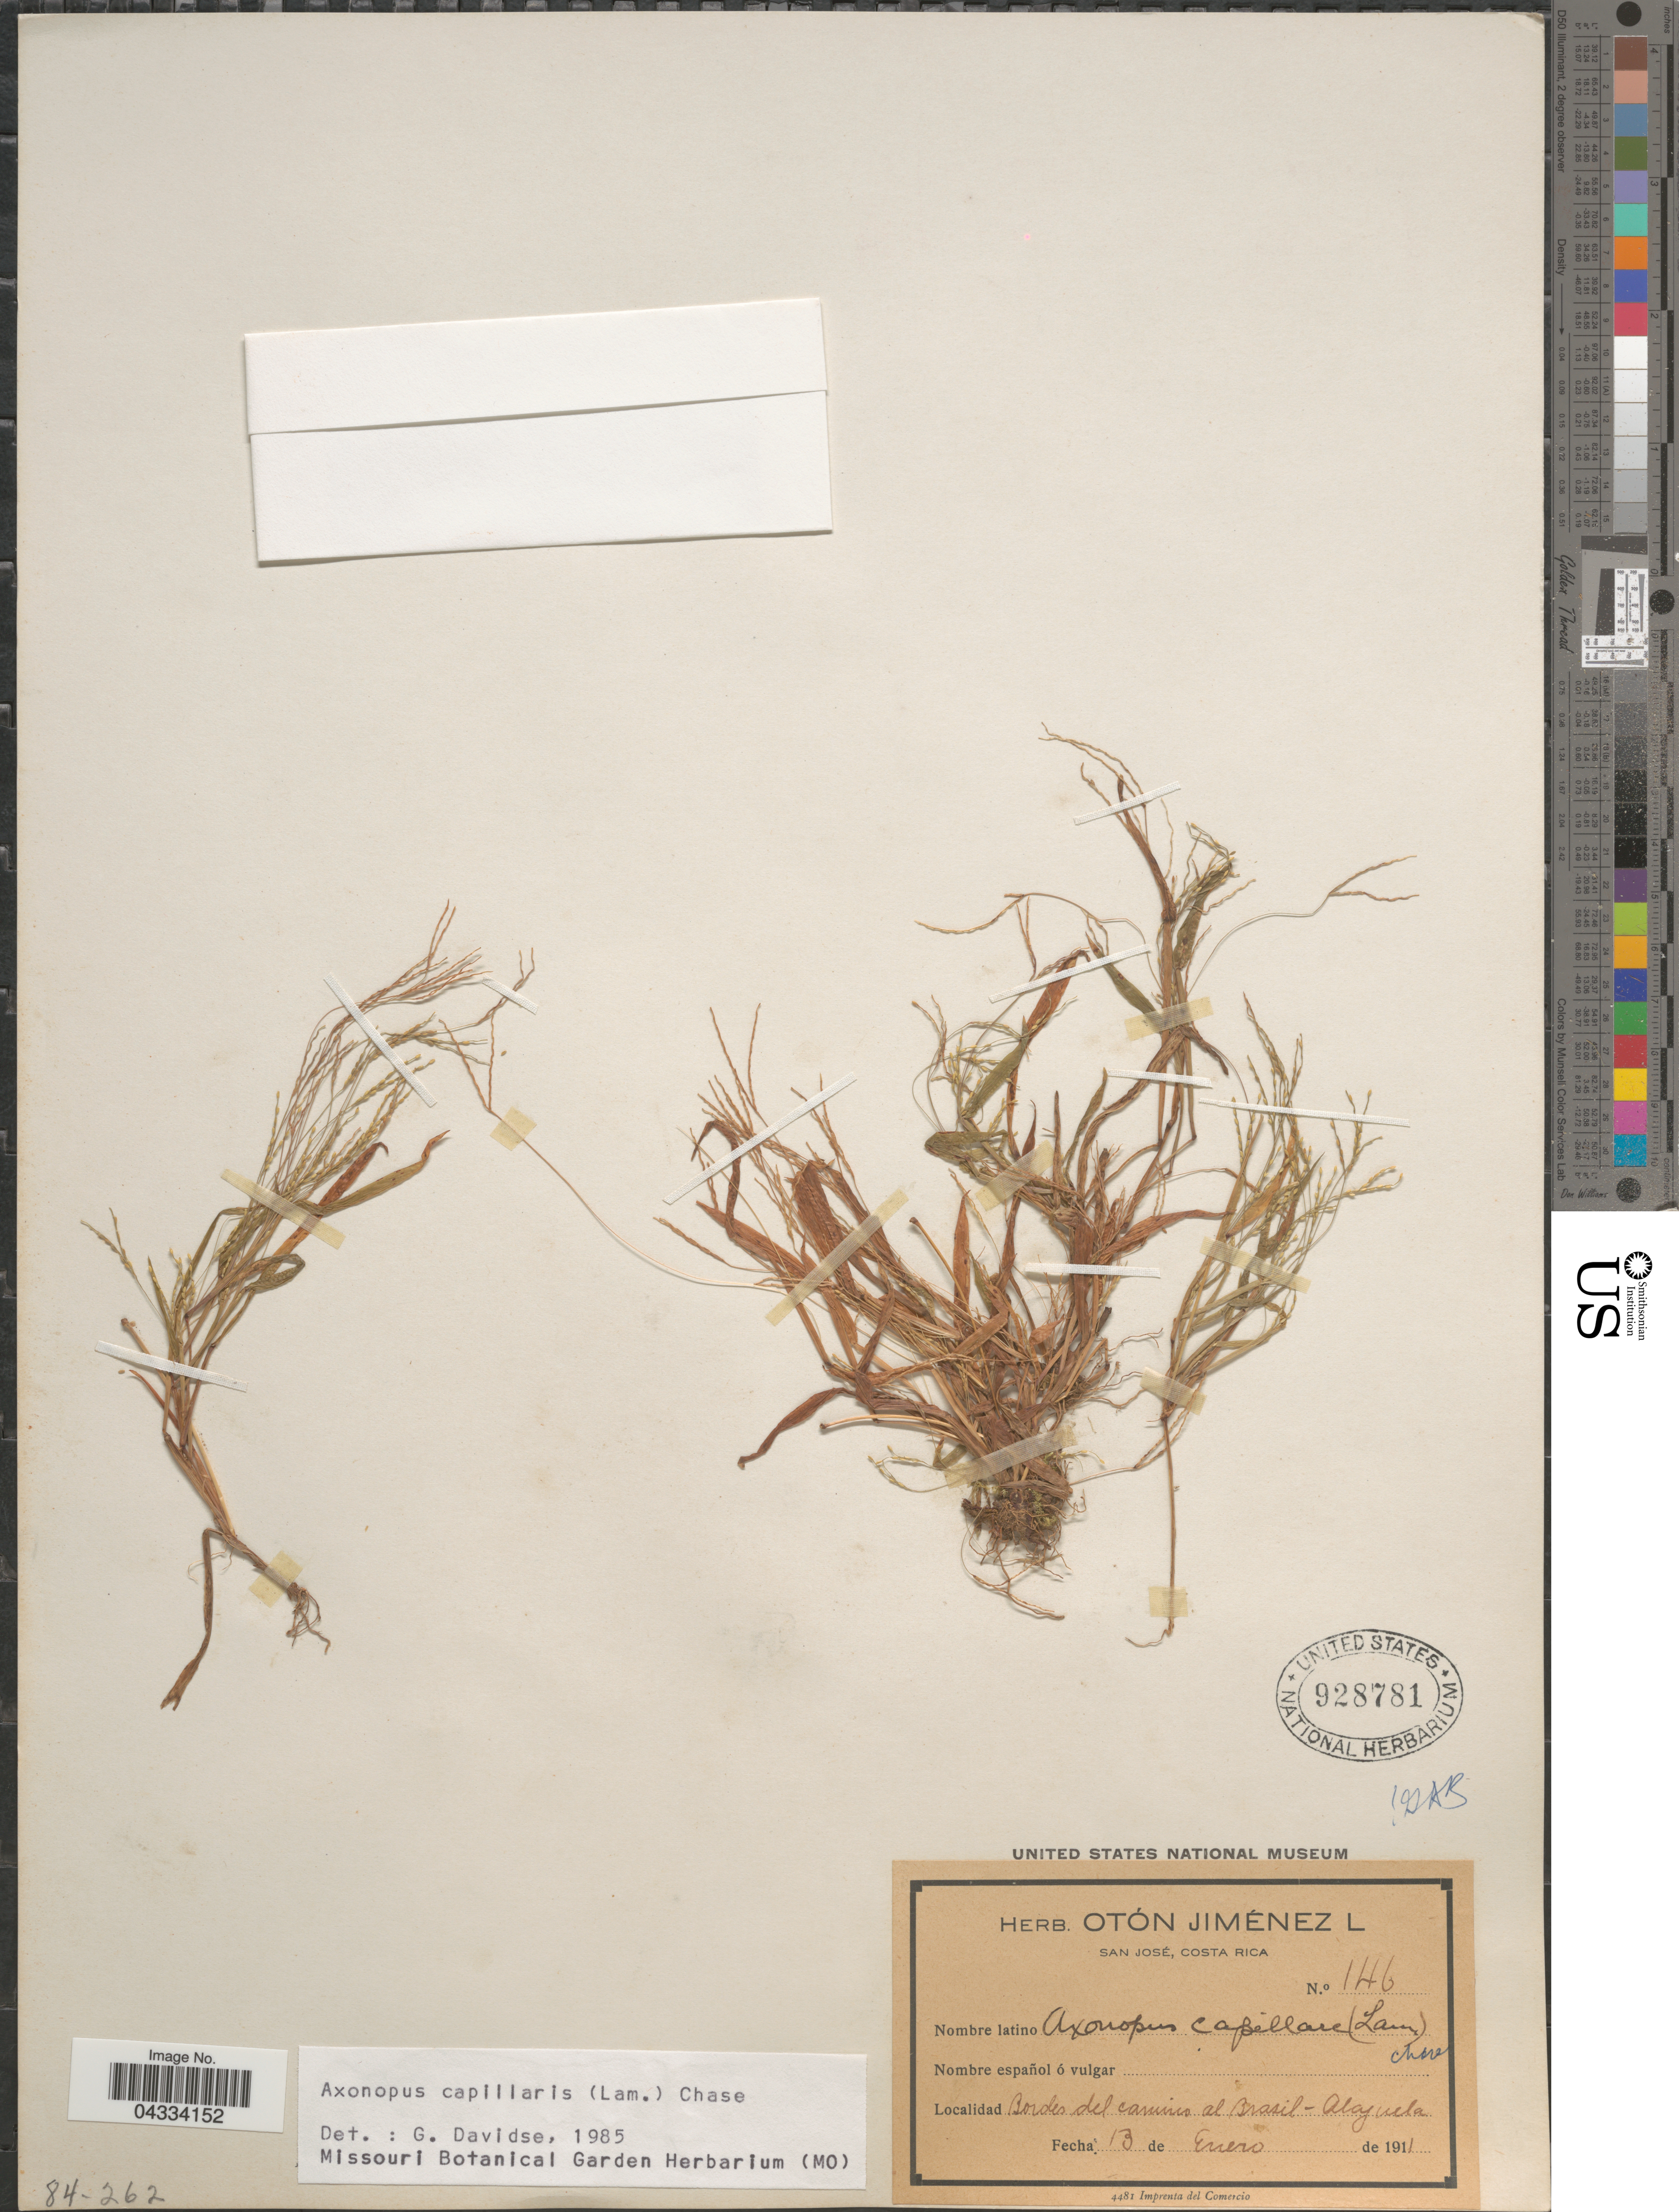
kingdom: Plantae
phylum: Tracheophyta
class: Liliopsida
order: Poales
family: Poaceae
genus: Axonopus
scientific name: Axonopus capillaris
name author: (Lam.) Chase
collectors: ex herb. O. Jimenez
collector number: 146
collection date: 1911-01-13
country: Costa Rica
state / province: Alajuela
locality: Bordes del camino al Brasil.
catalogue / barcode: US 928781